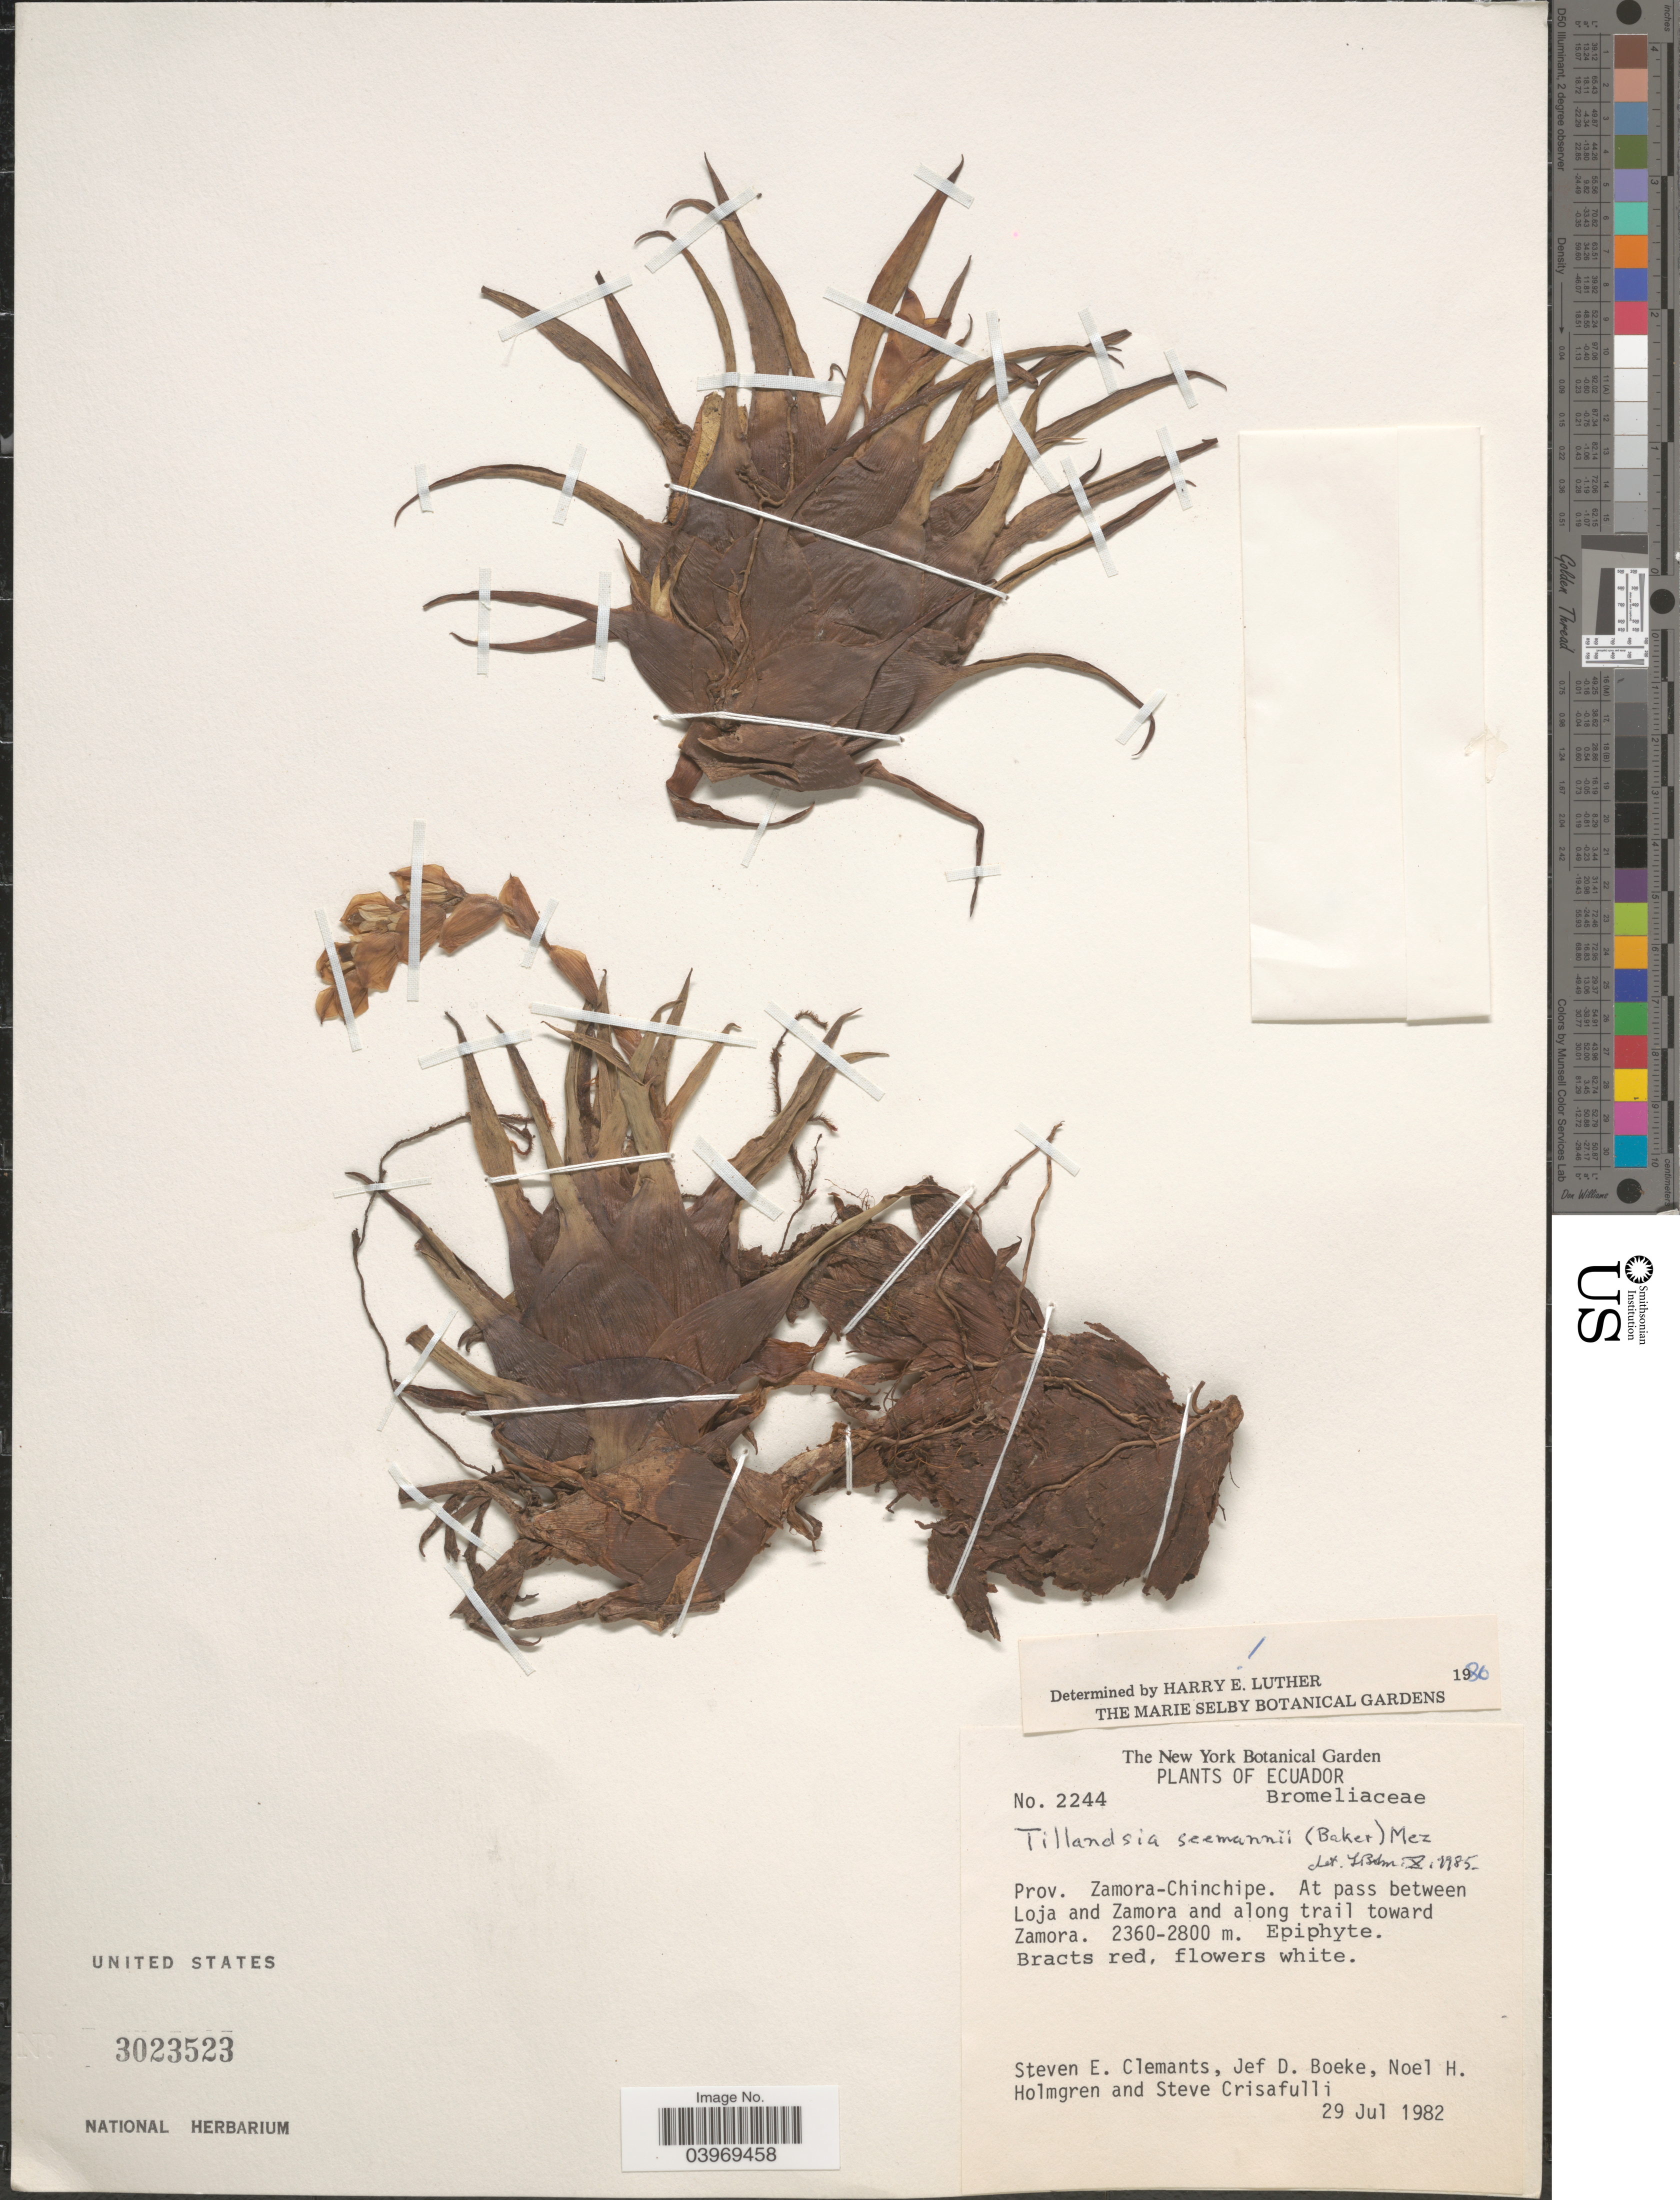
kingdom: Plantae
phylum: Tracheophyta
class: Liliopsida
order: Poales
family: Bromeliaceae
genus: Racinaea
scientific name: Racinaea seemannii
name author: (Baker) M.A. Spencer & L.B. Sm.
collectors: S. Clemants, J. Boeke, N. H. Holmgren & S. Crisafulli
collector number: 2244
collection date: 1982-07-29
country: Ecuador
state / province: Zamora-Chinchipe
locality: At pass between Loja and Zamora and along trail toward Zamora.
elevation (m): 2360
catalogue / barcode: US 3023523